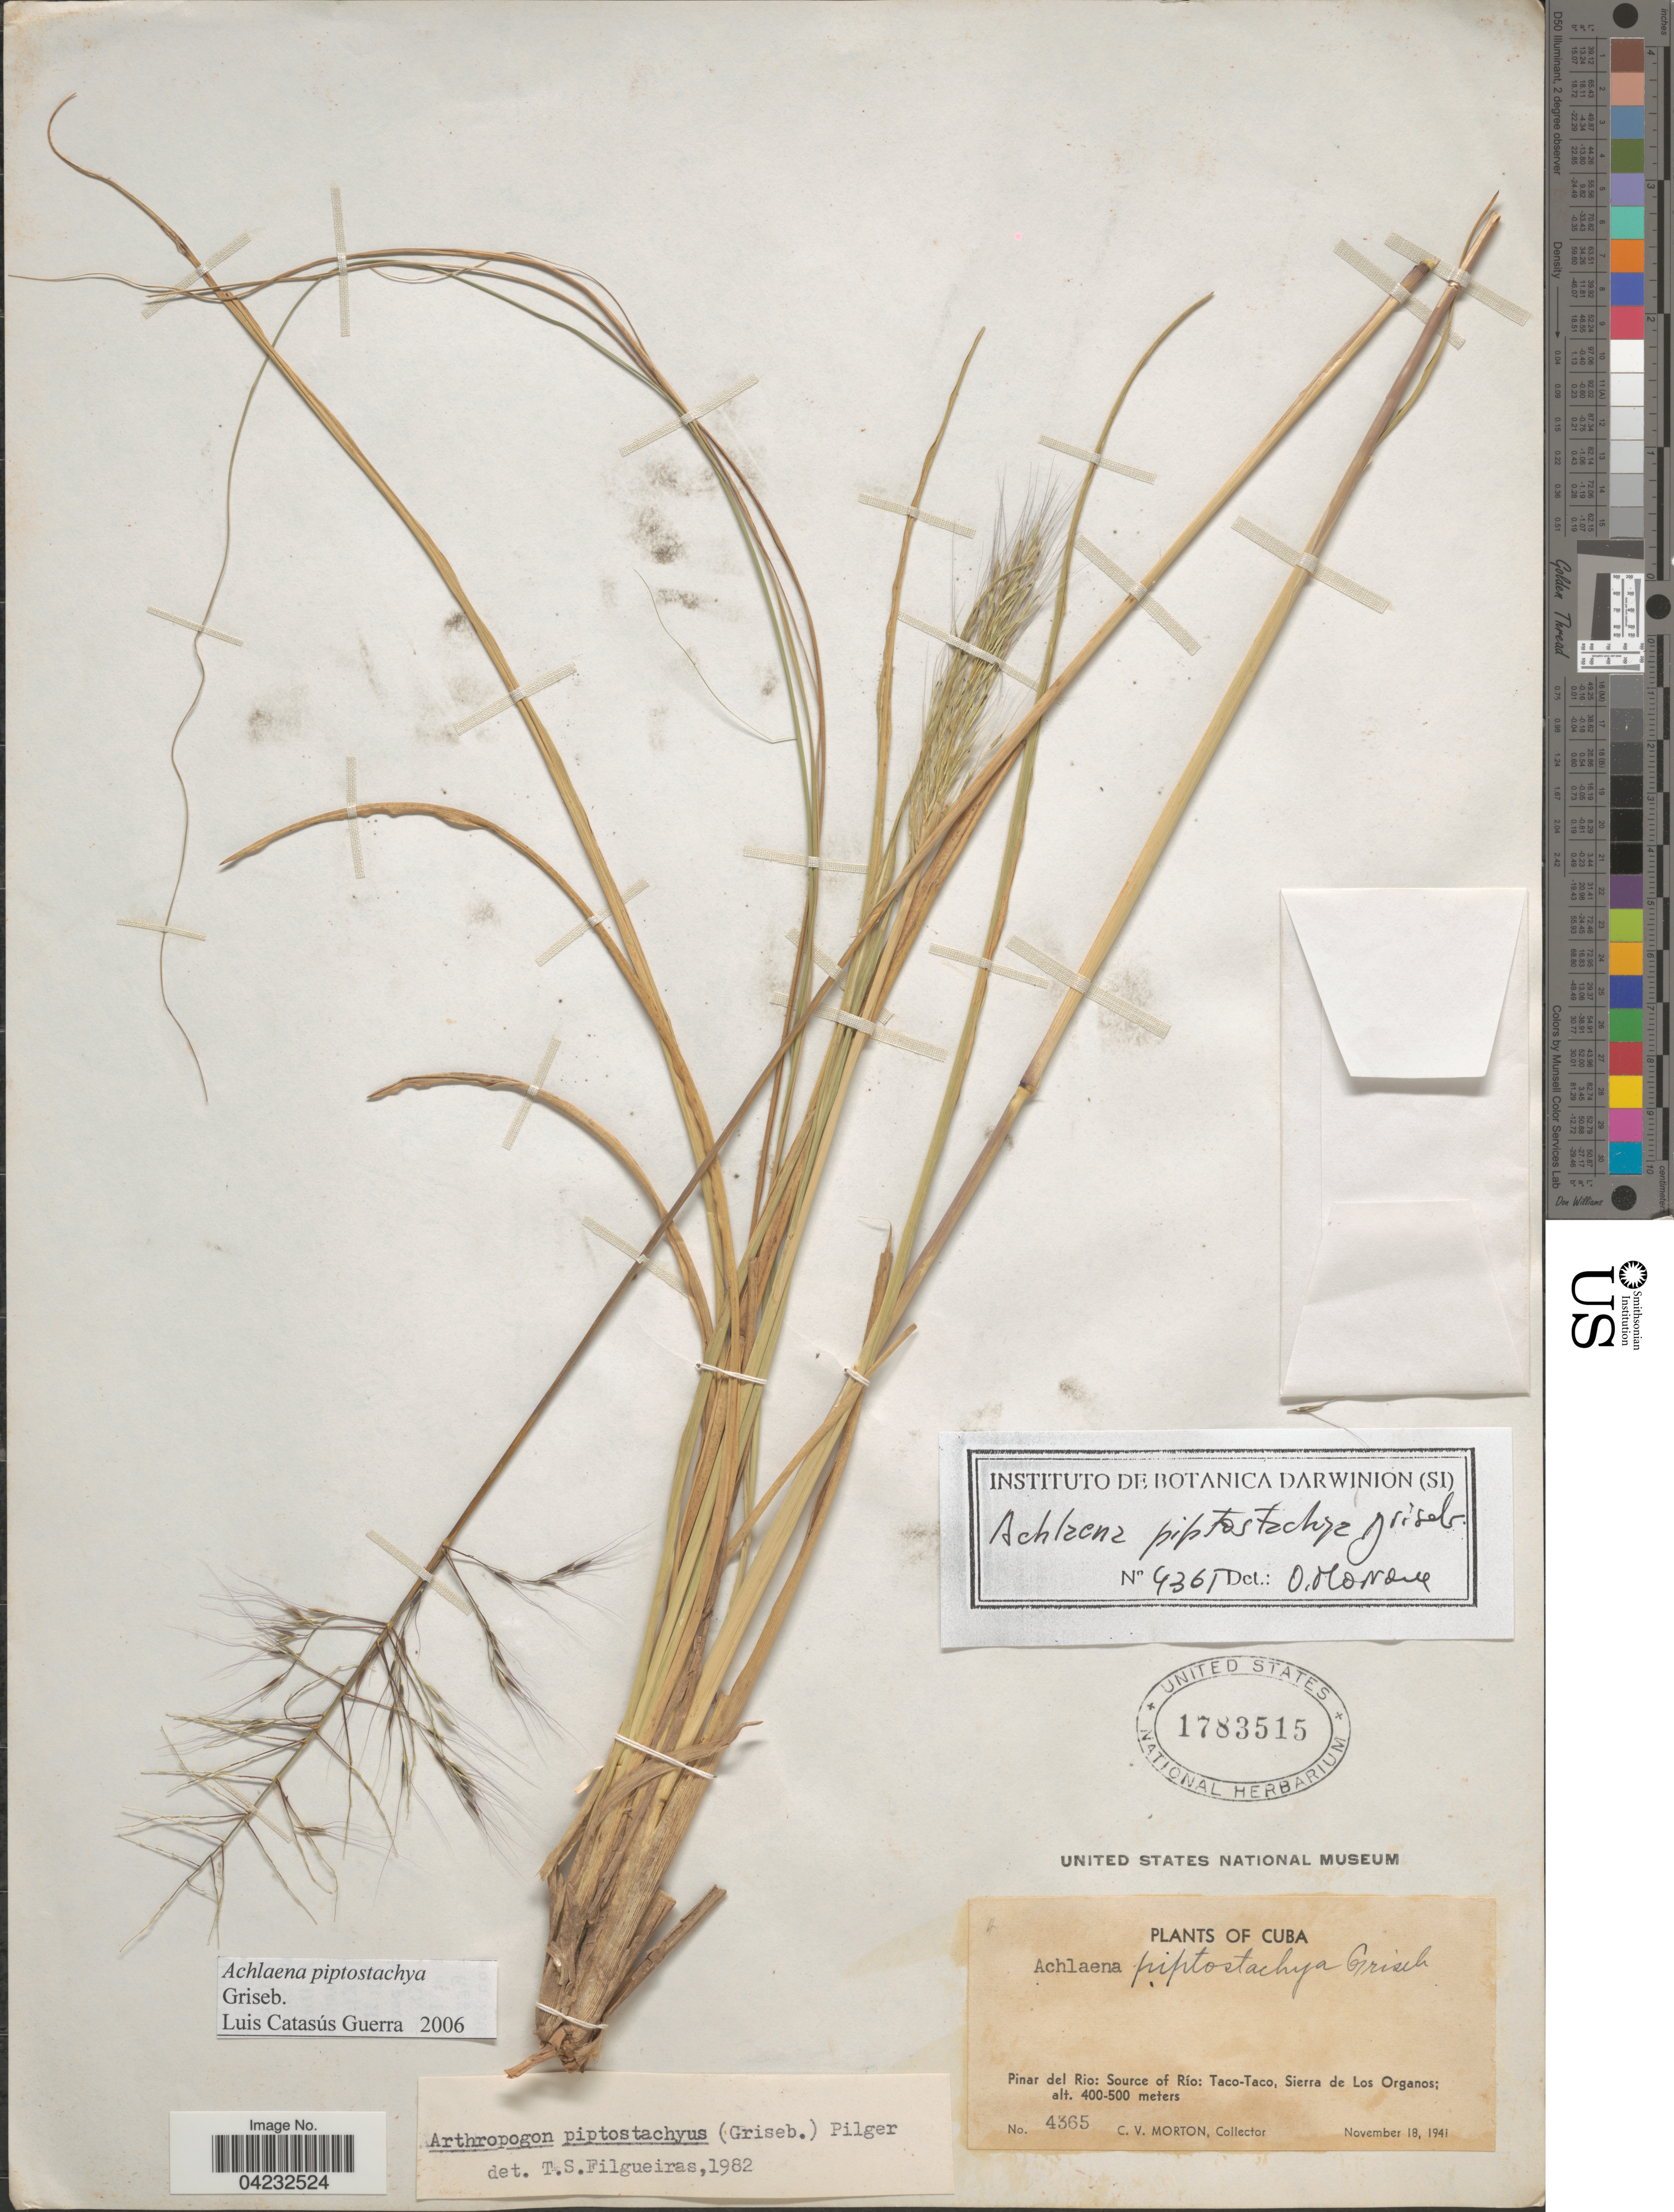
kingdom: Plantae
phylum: Tracheophyta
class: Liliopsida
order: Poales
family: Poaceae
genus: Achlaena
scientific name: Achlaena piptostachya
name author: Griseb.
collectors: C. V. Morton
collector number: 4365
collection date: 1941-11-18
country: Cuba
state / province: Pinar del Río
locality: Source of Ríos: Taco-Taco, Sierra de Los Organos.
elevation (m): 400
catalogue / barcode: US 1783515